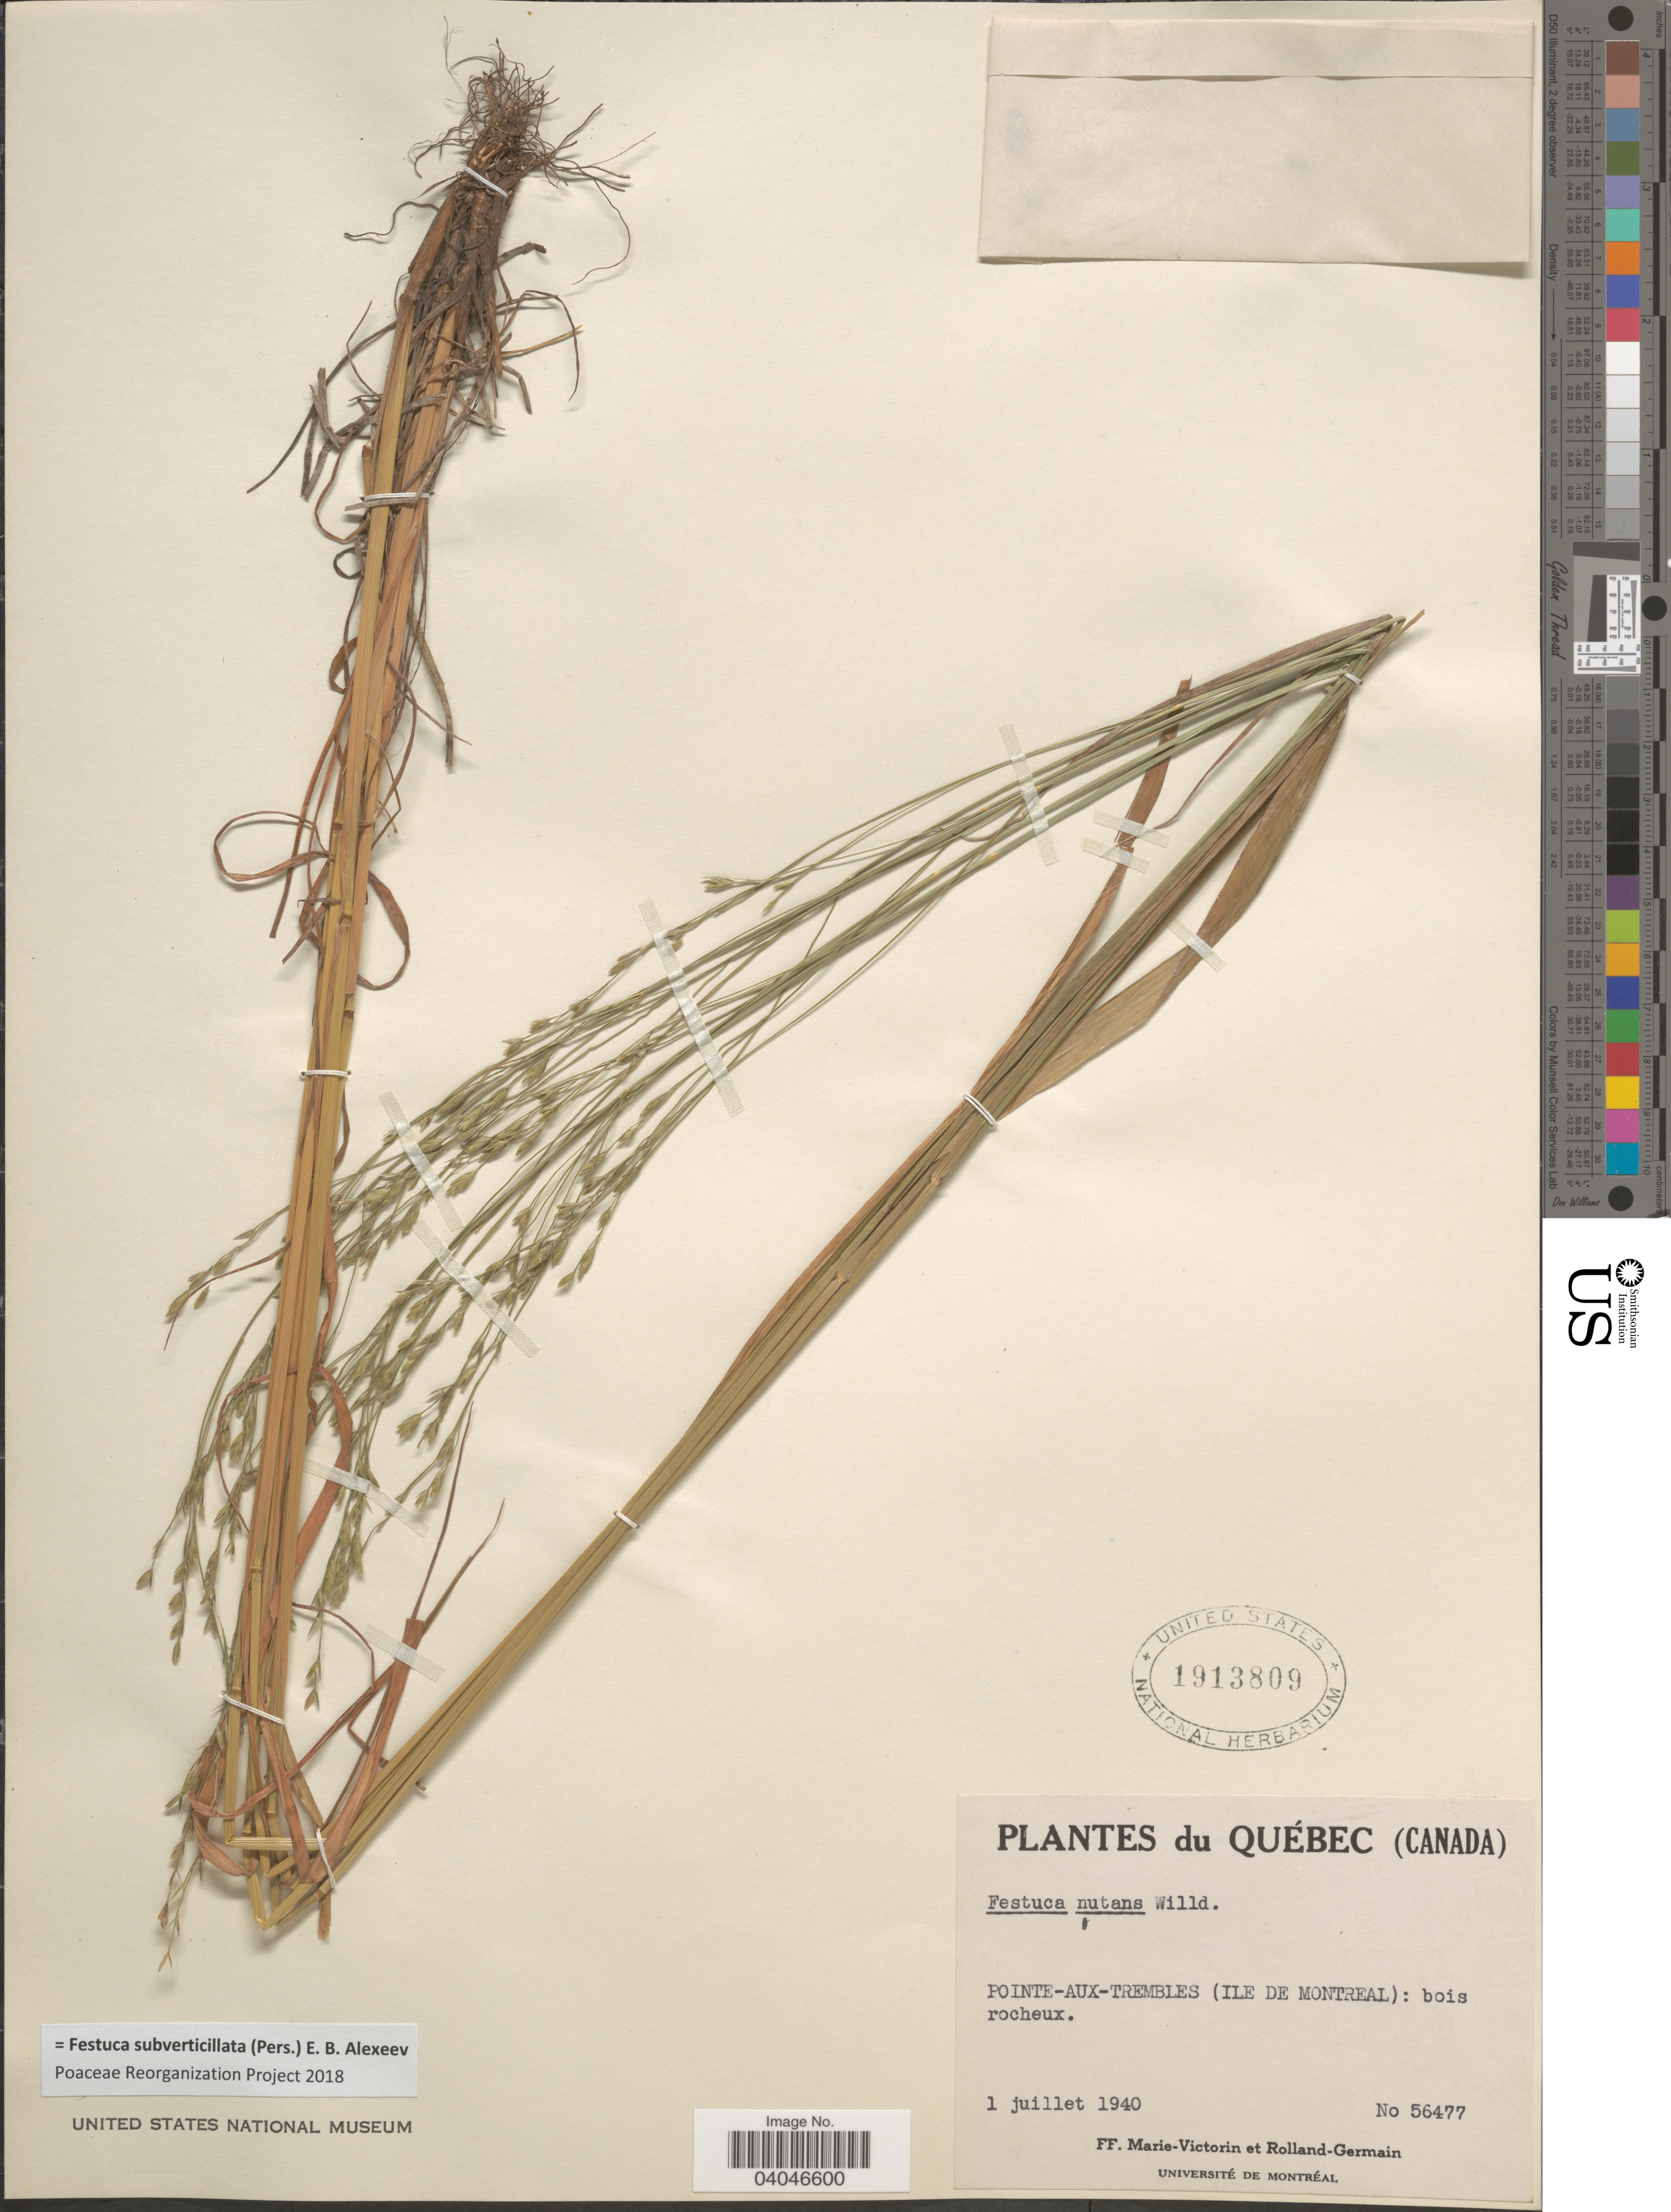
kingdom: Plantae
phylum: Tracheophyta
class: Liliopsida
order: Poales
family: Poaceae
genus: Festuca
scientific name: Festuca subverticillata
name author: (Pers.) E.B. Alexeev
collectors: F. Marie-Victorin & Rolland-Germain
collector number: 56477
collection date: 1940-07-01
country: Canada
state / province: Quebec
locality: Pointe-Aux-Trembles (Ile de Montreal): bois rocheux.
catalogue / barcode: US 1913809